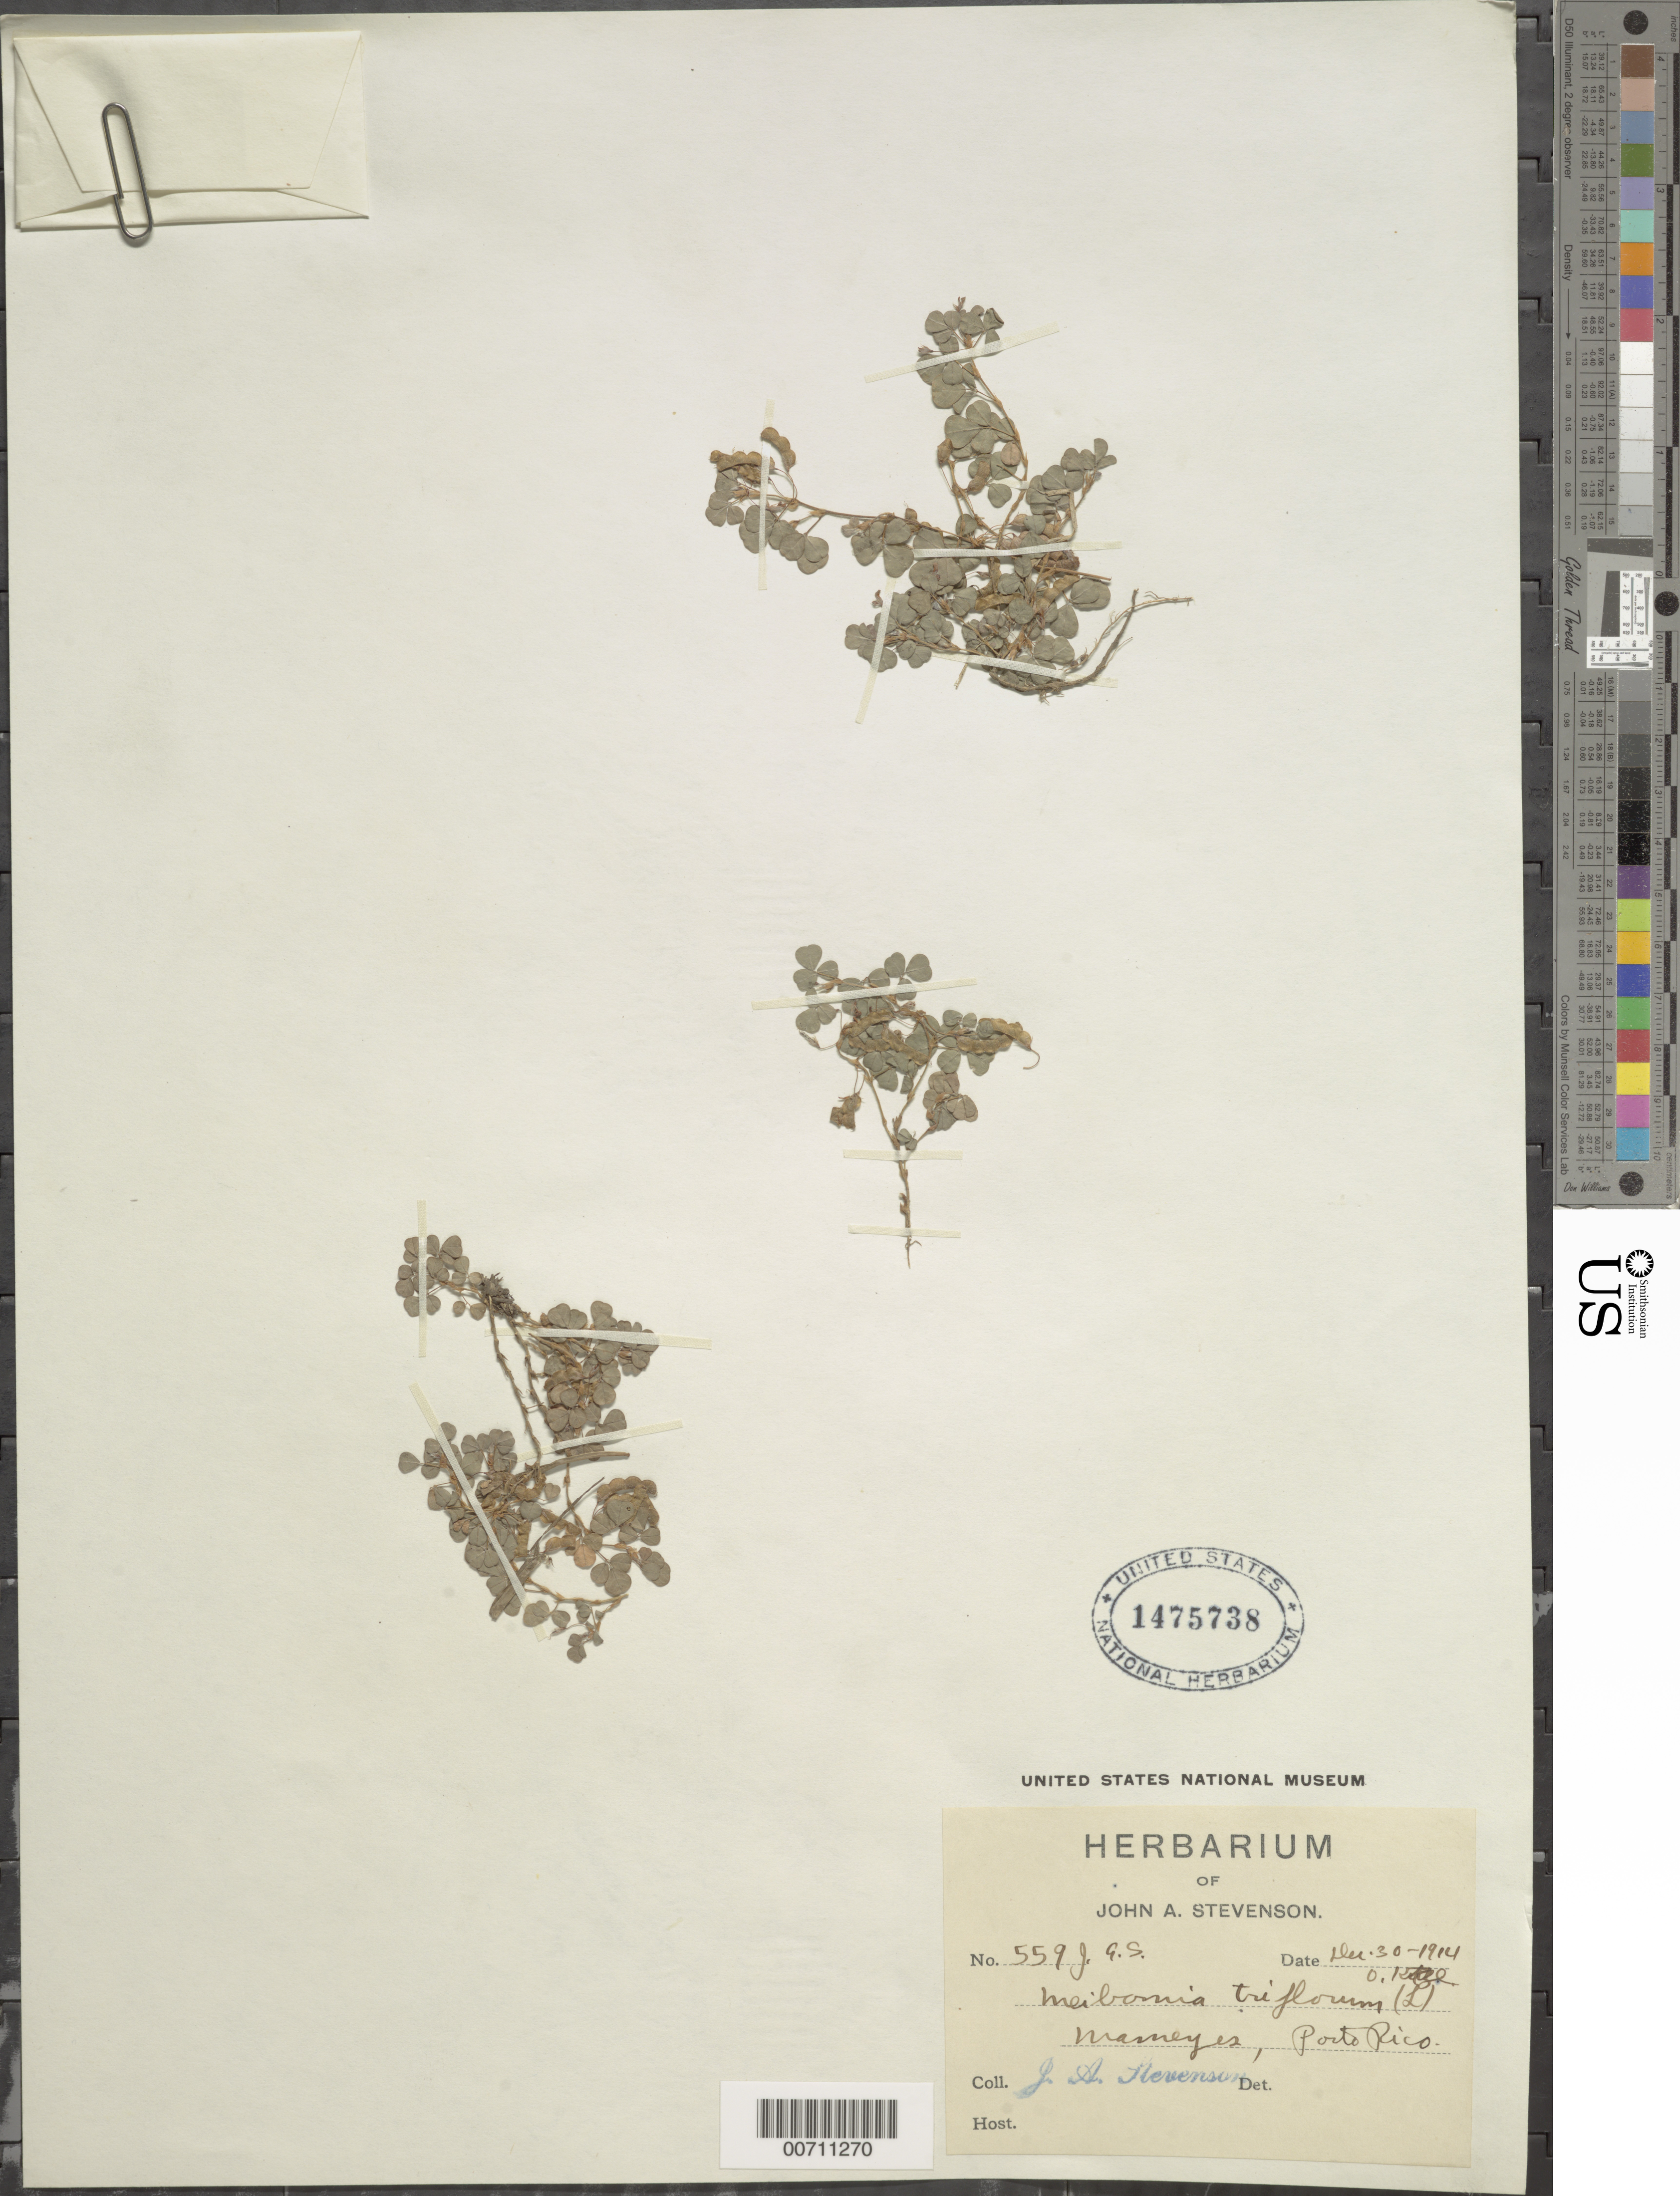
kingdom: Plantae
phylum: Tracheophyta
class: Magnoliopsida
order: Fabales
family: Fabaceae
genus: Grona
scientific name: Grona triflora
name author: (L.) H. Ohashi & K. Ohashi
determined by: Strong, Mark T., (BOT), Smithsonian Institution - National Museum of Natural History (UNITED STATES)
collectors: J. Stevenson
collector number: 559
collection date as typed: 30 Dec 1914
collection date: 1914-12-30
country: Puerto Rico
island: Greater Antilles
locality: Mameyes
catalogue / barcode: US 1475738